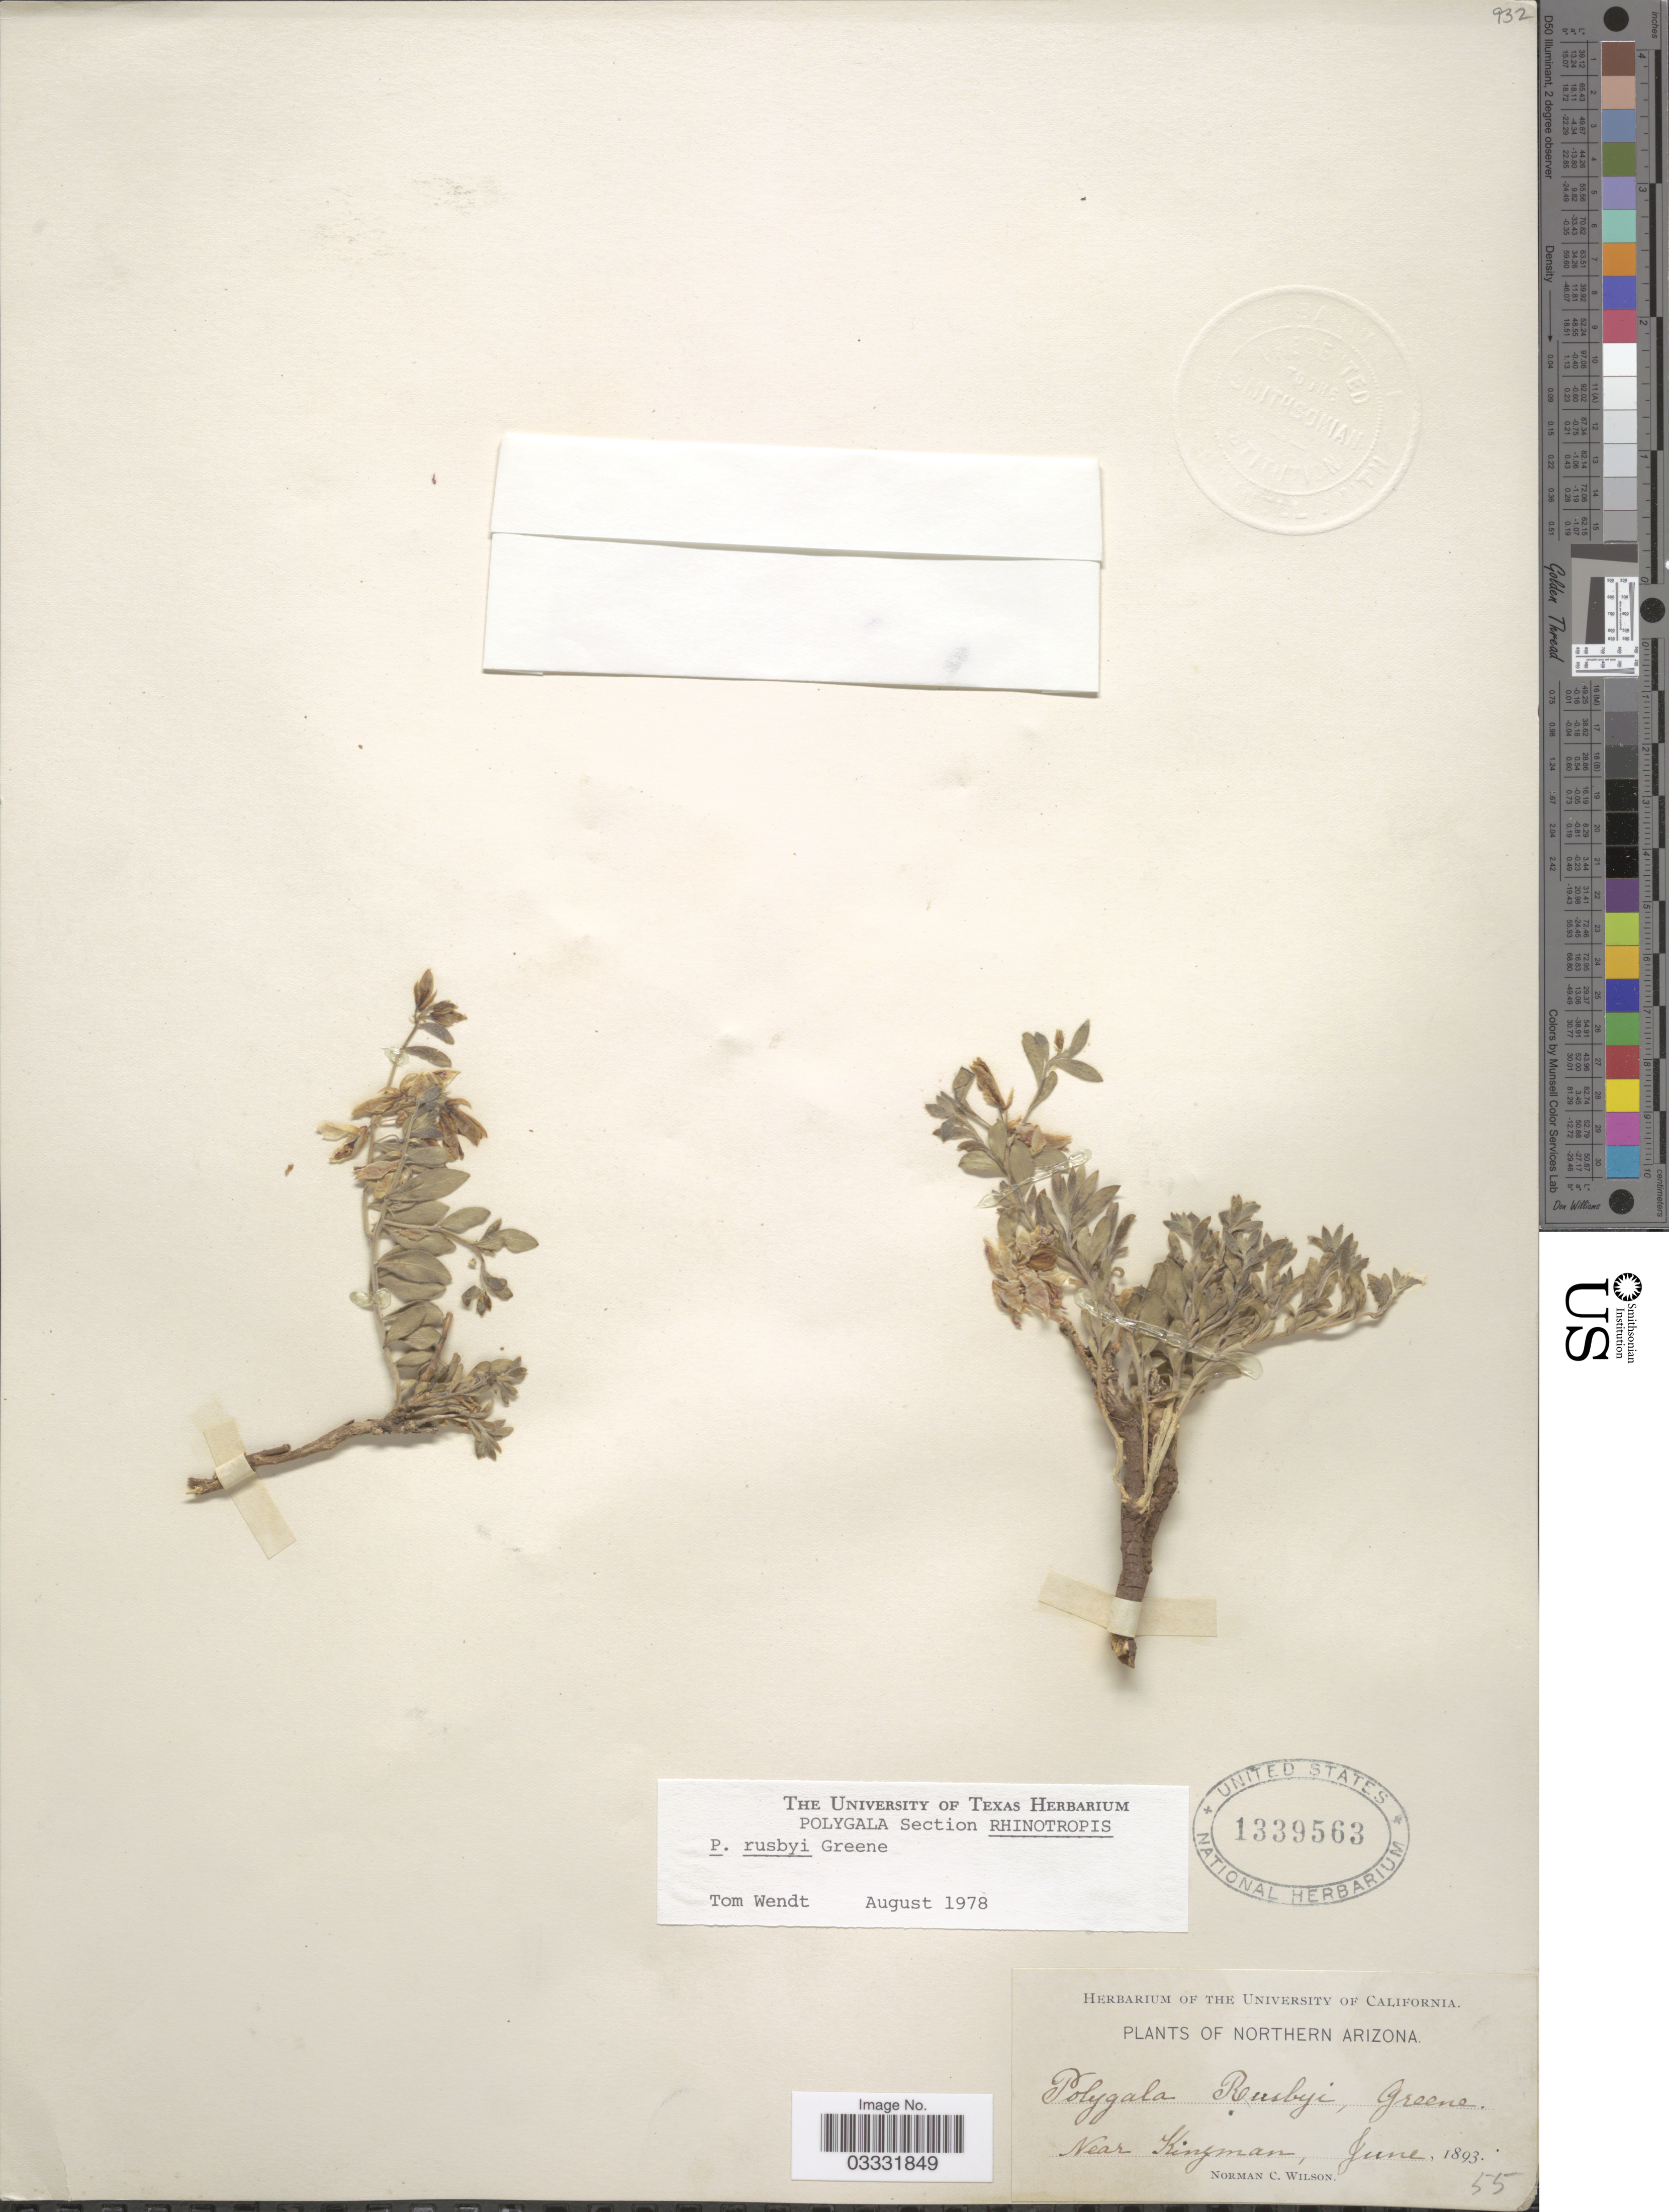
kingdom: Plantae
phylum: Tracheophyta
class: Magnoliopsida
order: Fabales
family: Polygalaceae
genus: Rhinotropis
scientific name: Rhinotropis rusbyi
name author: (Greene) J.R. Abbott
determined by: Strong, Mark T., (BOT), Smithsonian Institution - National Museum of Natural History (UNITED STATES)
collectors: N. C. Wilson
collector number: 55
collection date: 1893-06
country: United States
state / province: Arizona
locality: Northern Arizona. Near Kingman.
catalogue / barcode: US 1339563